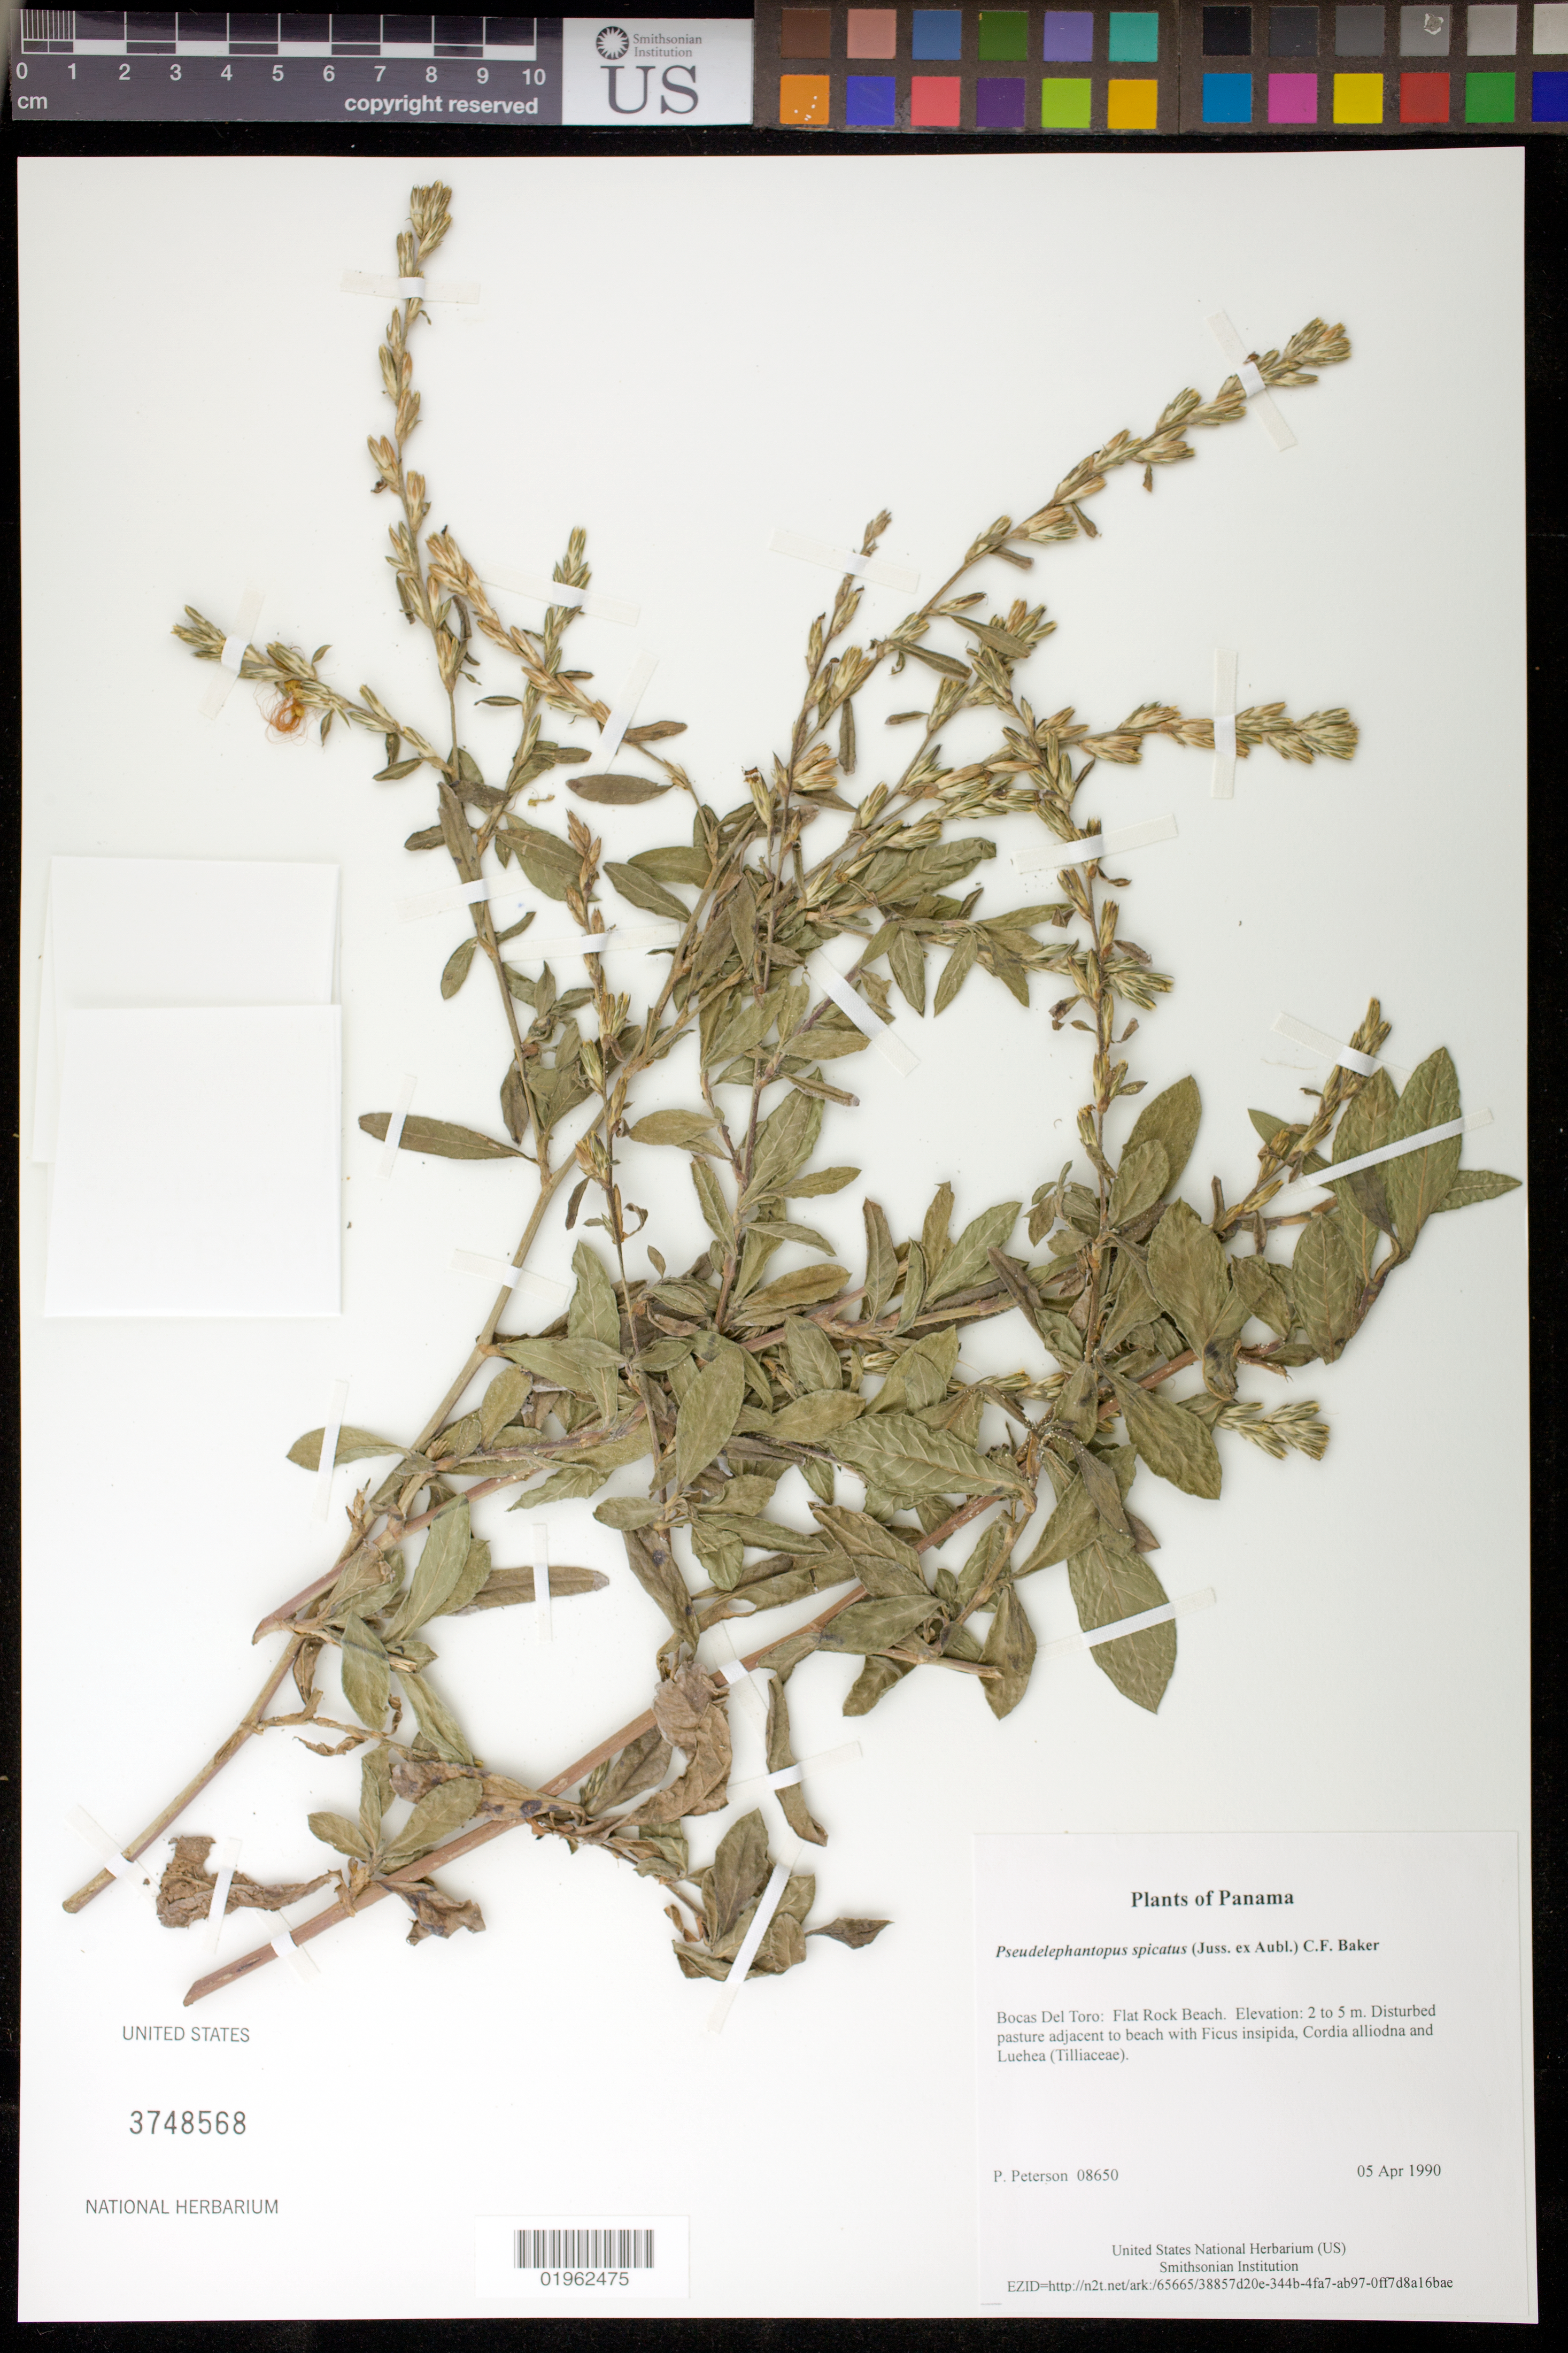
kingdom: Plantae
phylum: Tracheophyta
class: Magnoliopsida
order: Asterales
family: Asteraceae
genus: Pseudelephantopus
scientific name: Pseudelephantopus spicatus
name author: (Juss. ex Aubl.) C.F. Baker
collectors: P. M. Peterson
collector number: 08650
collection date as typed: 05 Apr 1990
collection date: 1990-04-05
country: Panama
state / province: Bocas del Toro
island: Colón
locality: Flat Rock Beach.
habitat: Disturbed pasture adjacent to beach with Ficus insipida, Cordia alliodna and Luehea (Tilliaceae).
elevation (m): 2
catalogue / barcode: US 3748568